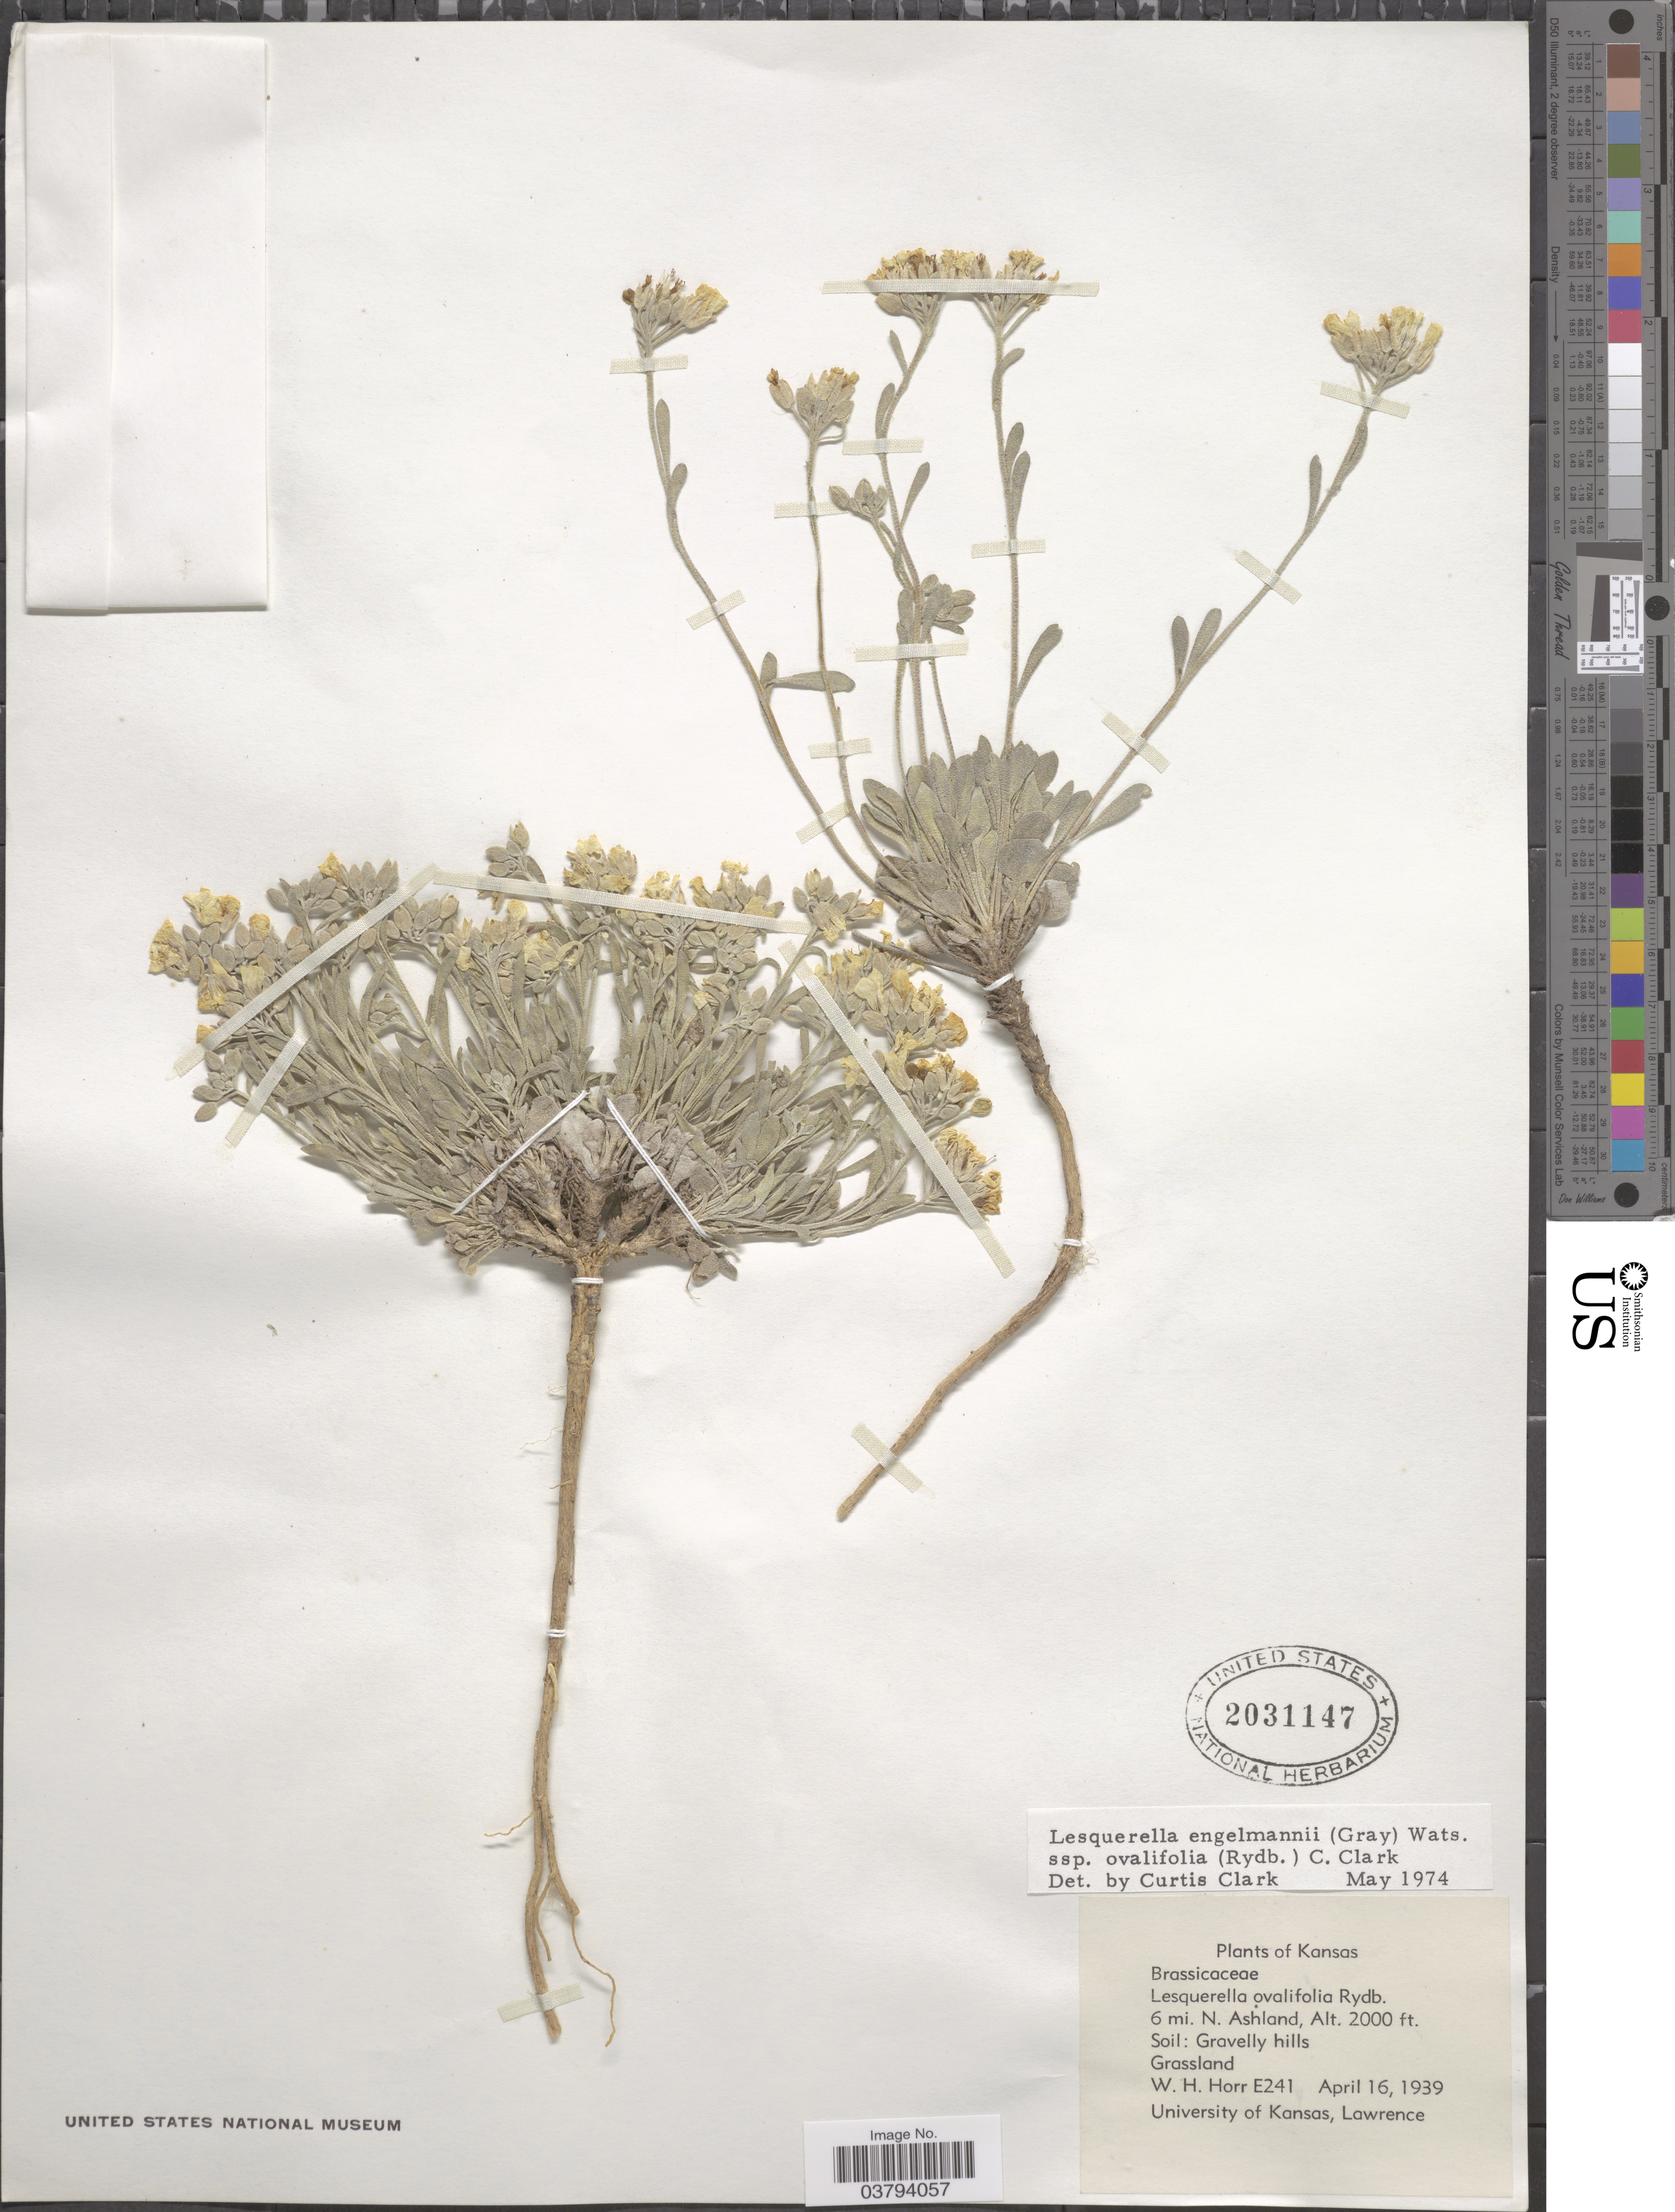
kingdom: Plantae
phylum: Tracheophyta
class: Magnoliopsida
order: Brassicales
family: Brassicaceae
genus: Lesquerella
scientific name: Lesquerella ovalifolia subsp. ovalifolia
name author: Rydb. ex Britton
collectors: W. H. Horr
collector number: E241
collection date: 1939-04-16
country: United States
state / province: Kansas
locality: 6 mi. N. Ashland.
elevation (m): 610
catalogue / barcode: US 2031147